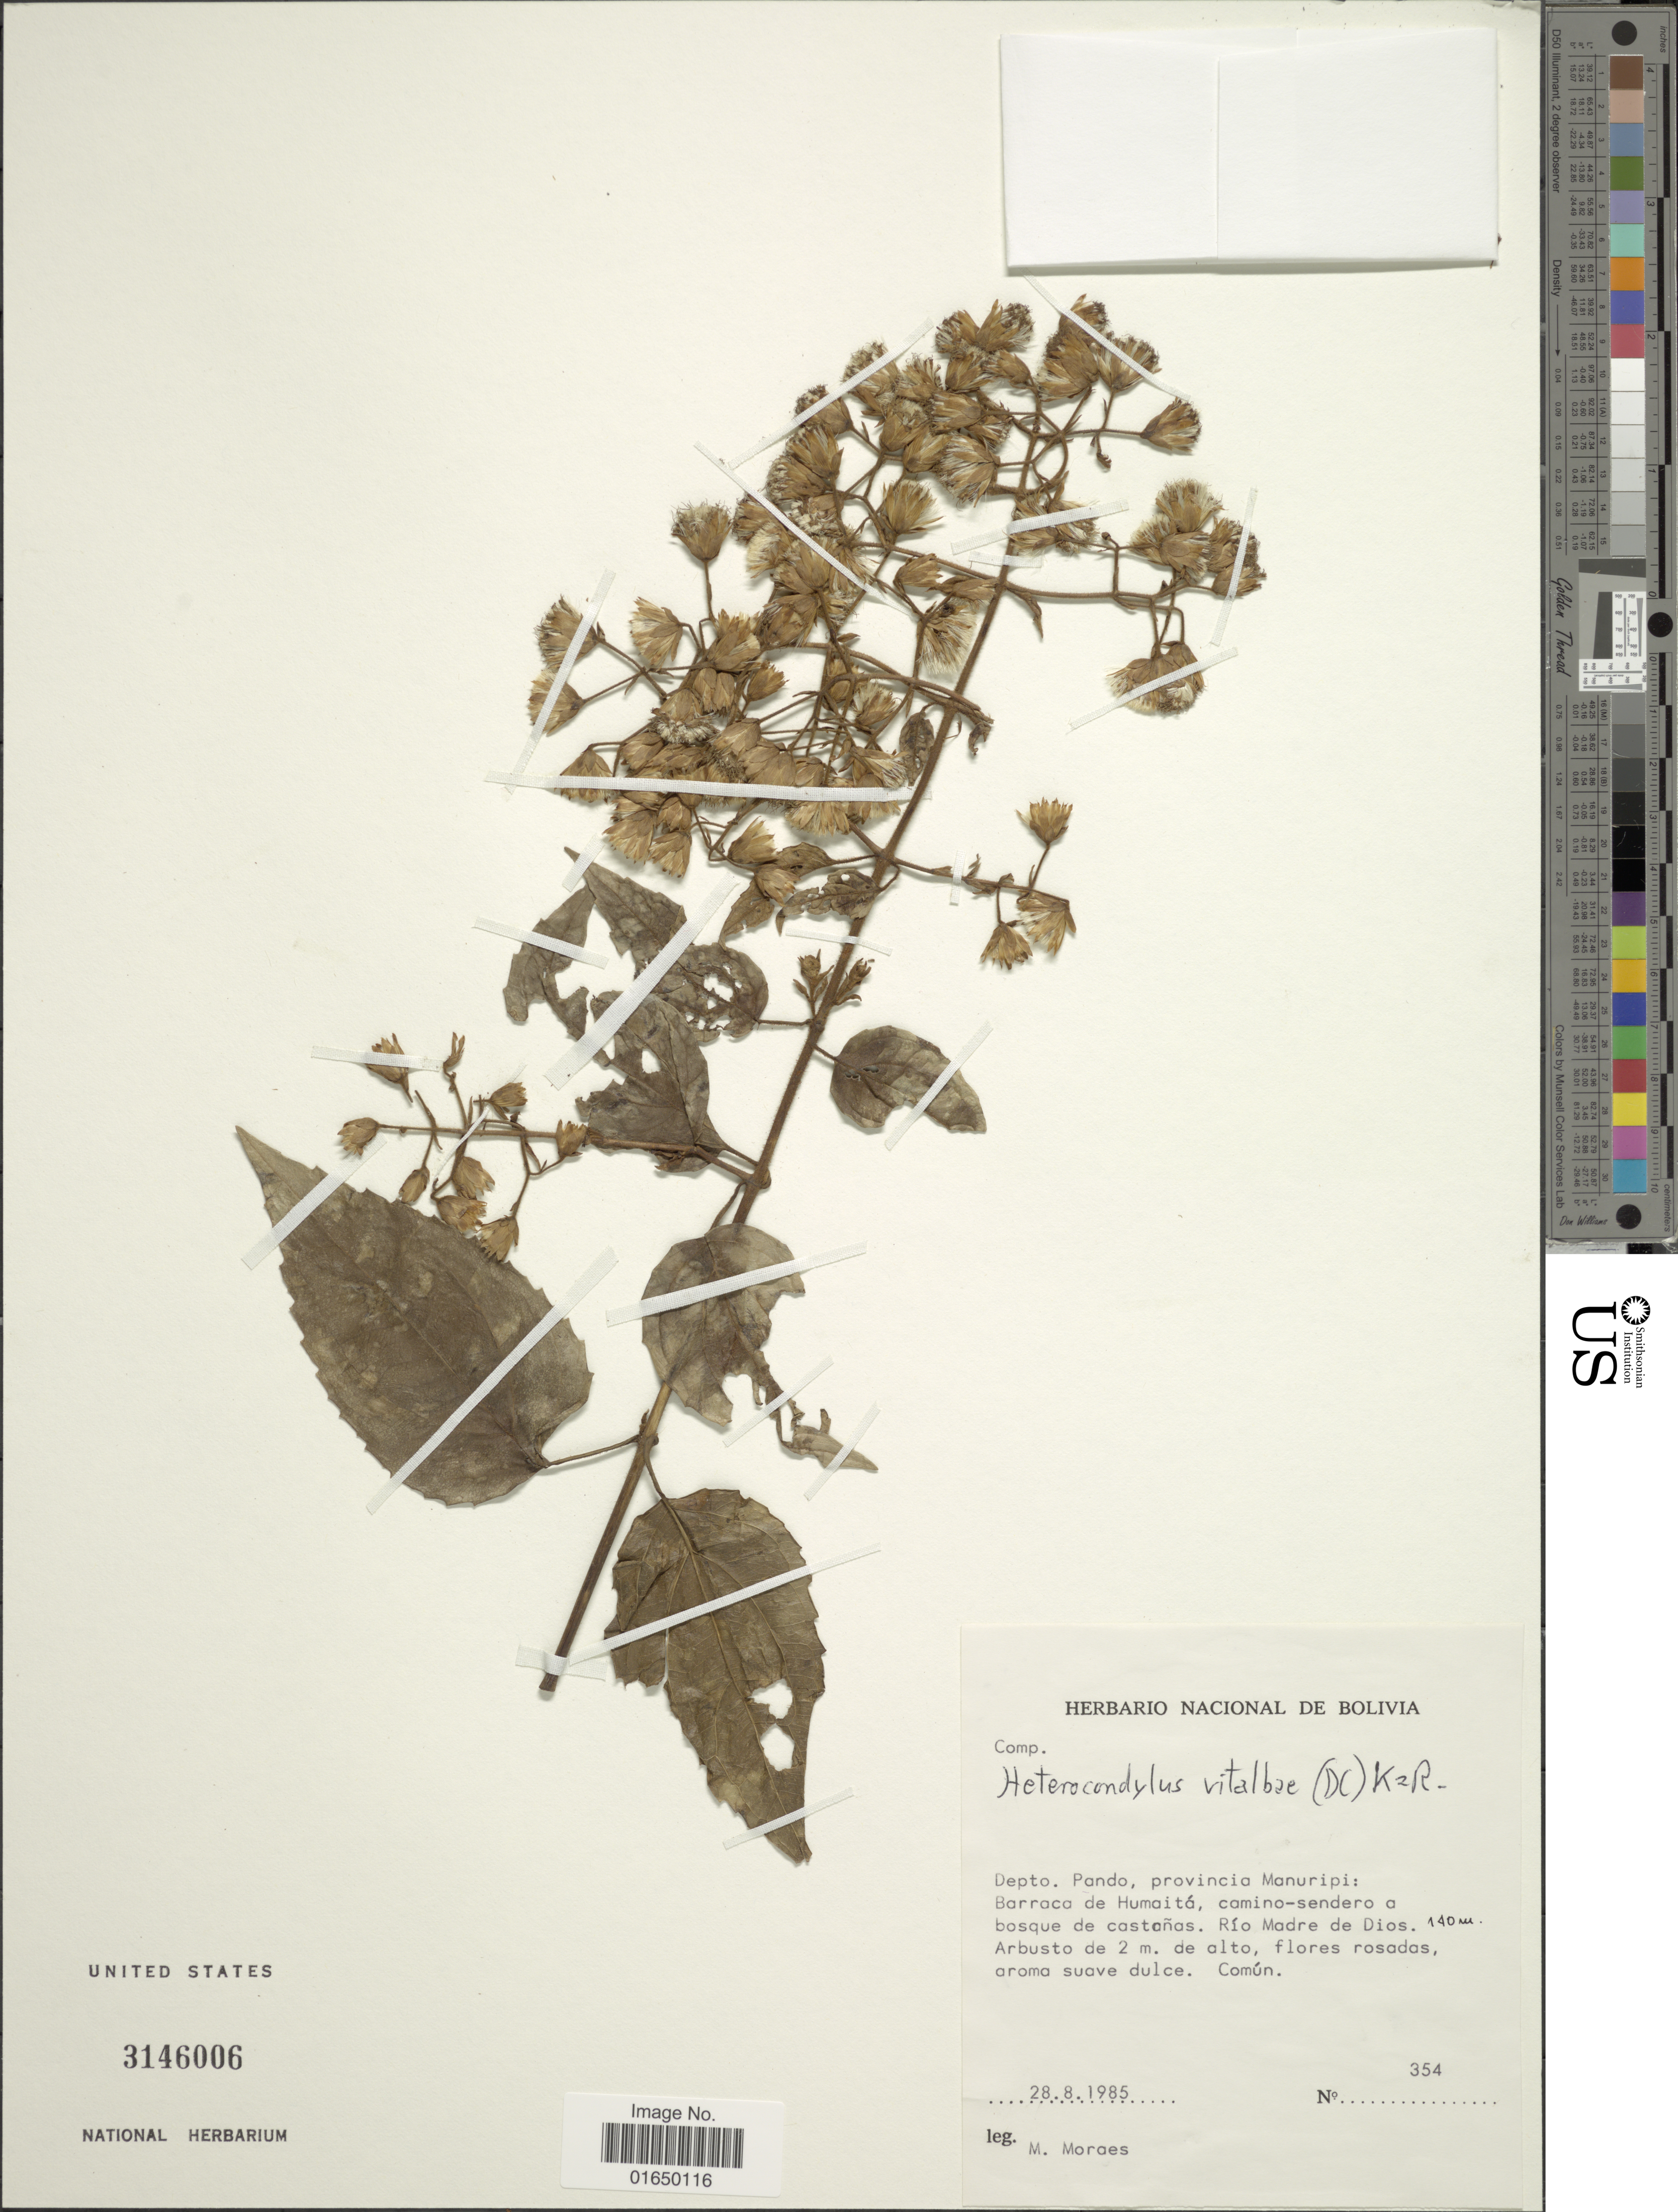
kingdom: Plantae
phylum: Tracheophyta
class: Magnoliopsida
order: Asterales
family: Asteraceae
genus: Heterocondylus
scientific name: Heterocondylus vitalbae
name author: (DC.) R.M. King & H. Rob.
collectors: M. Moraes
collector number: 354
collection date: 1985-08-28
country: Bolivia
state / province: Pando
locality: Depto Pando, provincia Manuripi: Barraca de Humaitá, camino-sendero a bosque de castañas. Río Madre de Dios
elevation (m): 2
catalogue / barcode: US 3146006